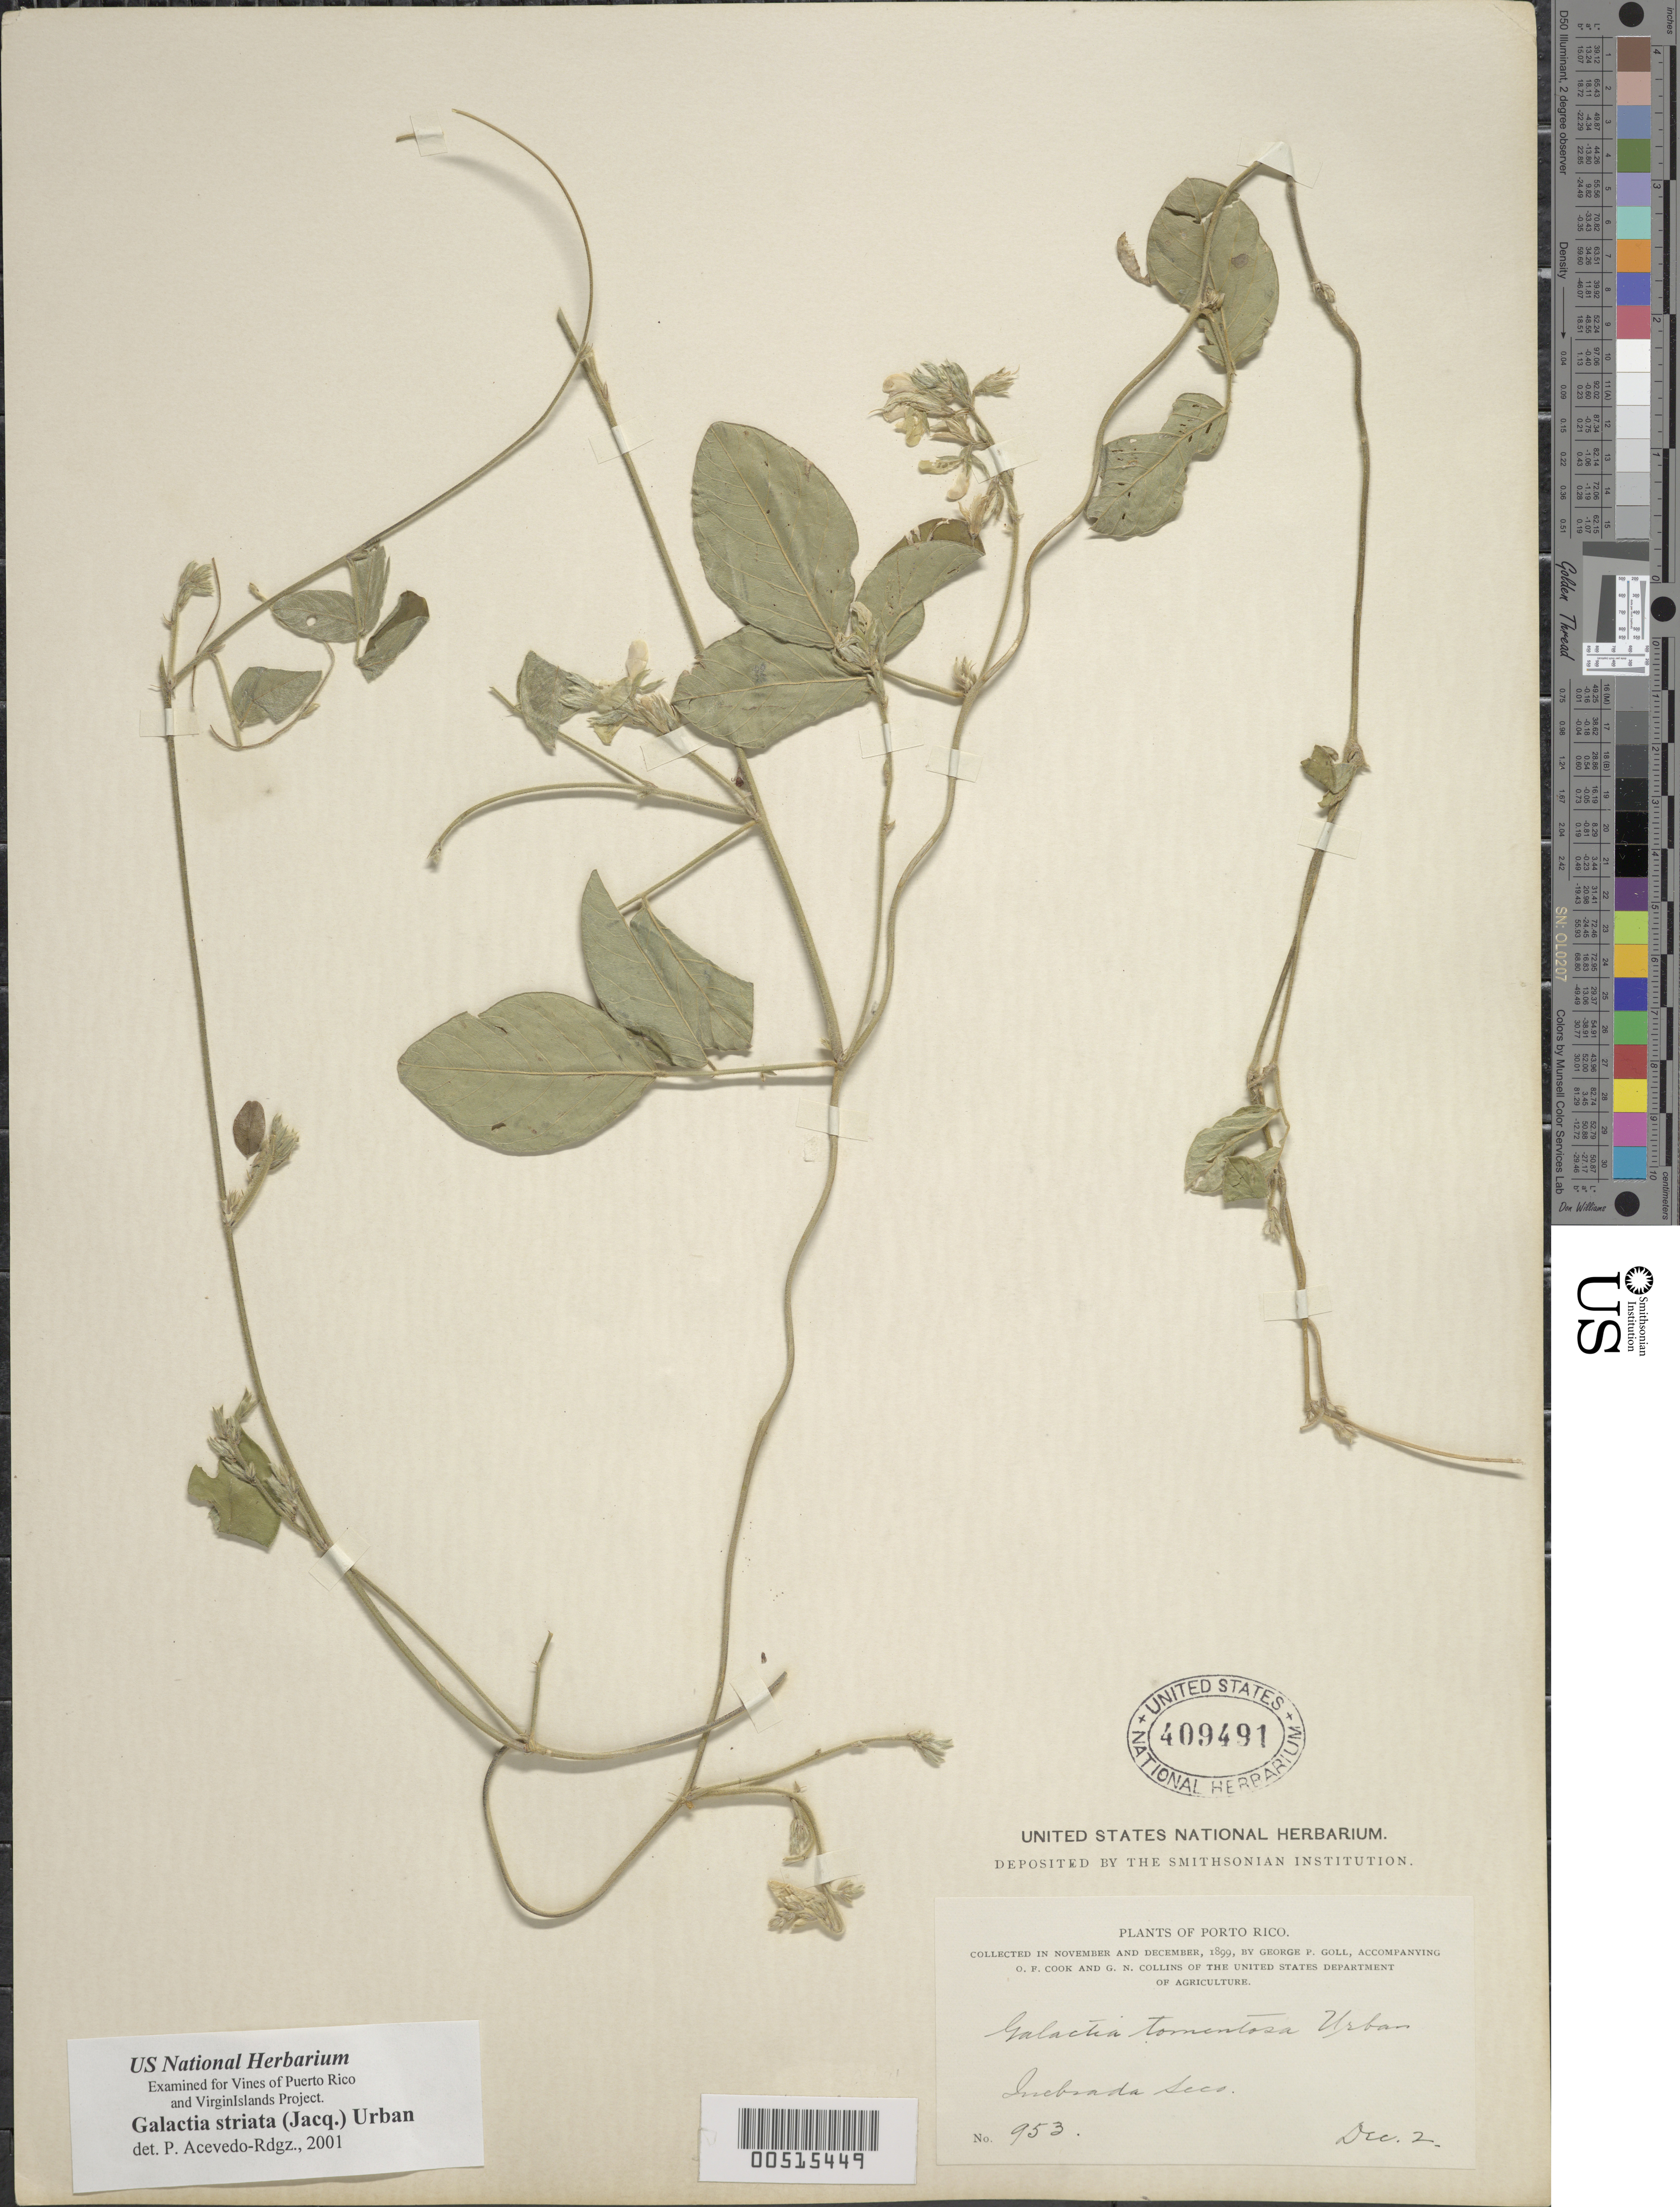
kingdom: Plantae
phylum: Tracheophyta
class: Magnoliopsida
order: Fabales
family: Fabaceae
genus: Galactia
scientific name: Galactia striata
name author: (Jacq.) Urb.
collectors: G. Goll, O. F. Cook & G. Collins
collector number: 953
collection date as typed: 02 Dec 1899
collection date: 1899-12-02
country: Puerto Rico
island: Greater Antilles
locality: Inebrada Seco.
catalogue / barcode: US 409491